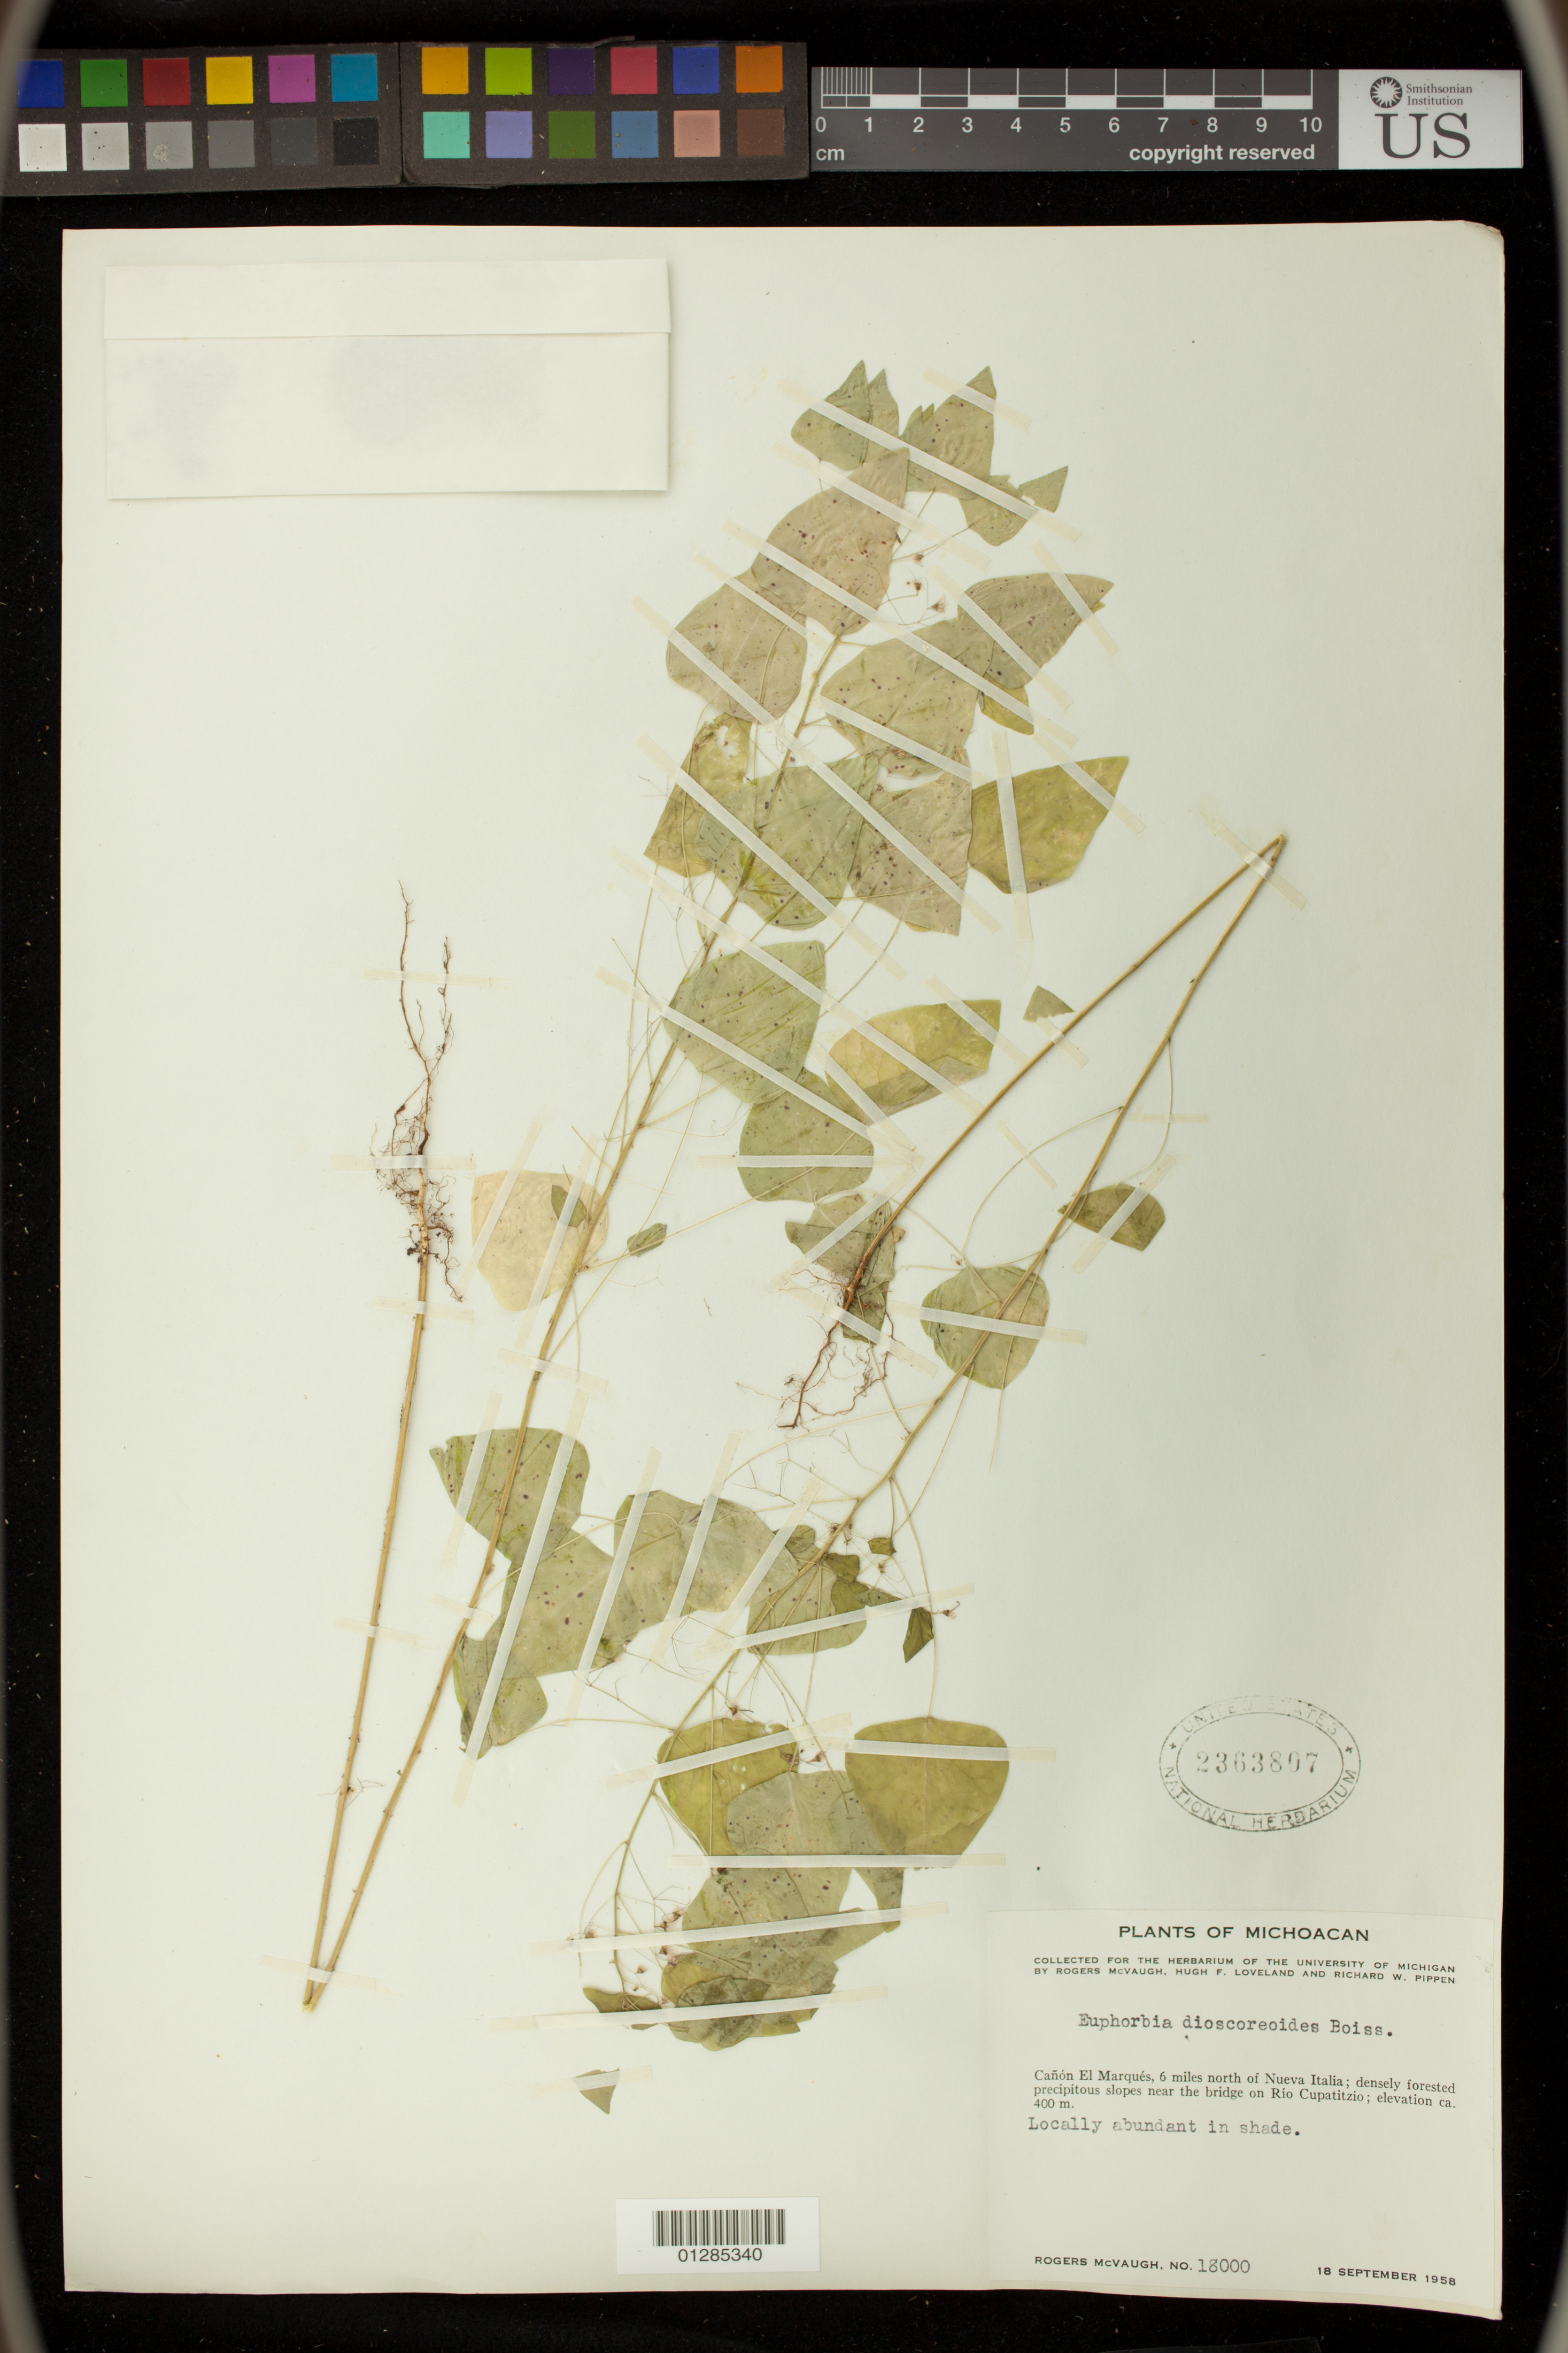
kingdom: Plantae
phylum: Tracheophyta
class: Magnoliopsida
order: Malpighiales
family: Euphorbiaceae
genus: Euphorbia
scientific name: Euphorbia dioscoreoides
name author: Boiss.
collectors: R. McVaugh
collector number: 18000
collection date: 1958-09-18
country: Mexico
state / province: Michoacan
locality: Canon El Marques, 6 miles north of Nueva Italia; densely forested precipitous slopes near the bridge on Rio Cupatitzio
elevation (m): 400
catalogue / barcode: US 2363807